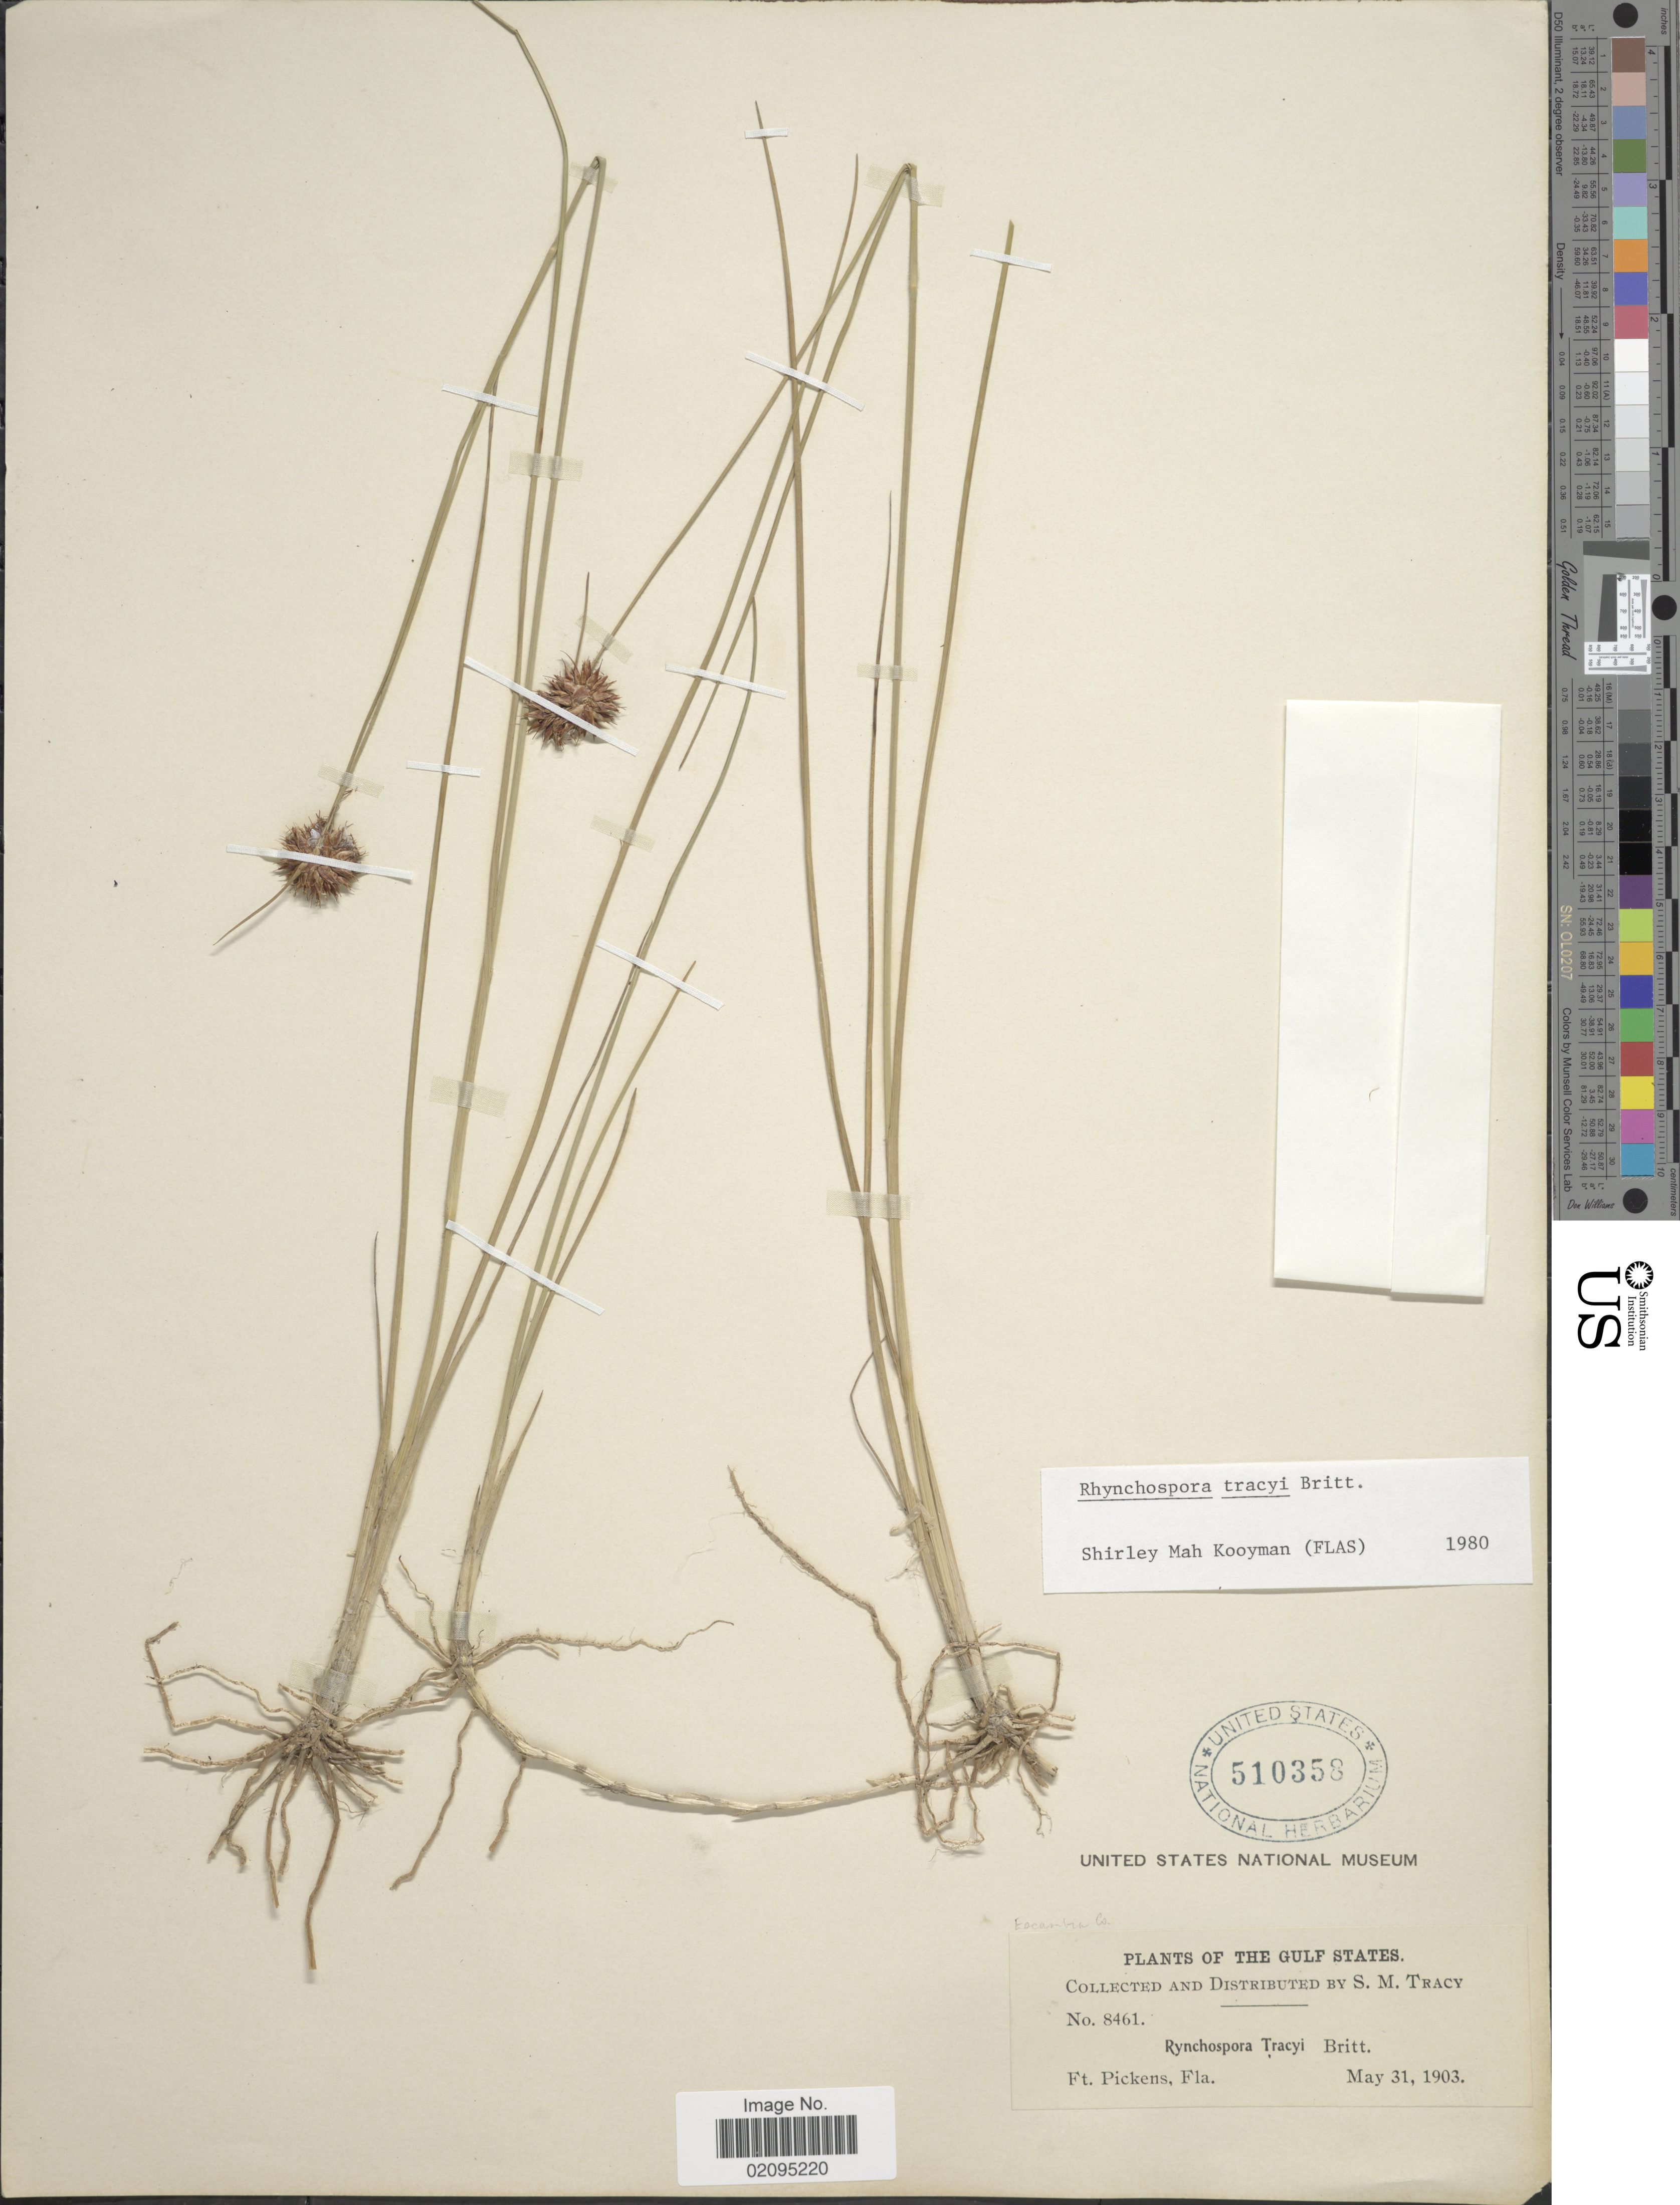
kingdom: Plantae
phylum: Tracheophyta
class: Liliopsida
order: Poales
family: Cyperaceae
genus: Rhynchospora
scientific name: Rhynchospora tracyi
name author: Britton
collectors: S. M. Tracy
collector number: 8461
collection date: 1903-05-31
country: United States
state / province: Florida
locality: The Gulf States, Ft. Pickens.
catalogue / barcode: US 510358